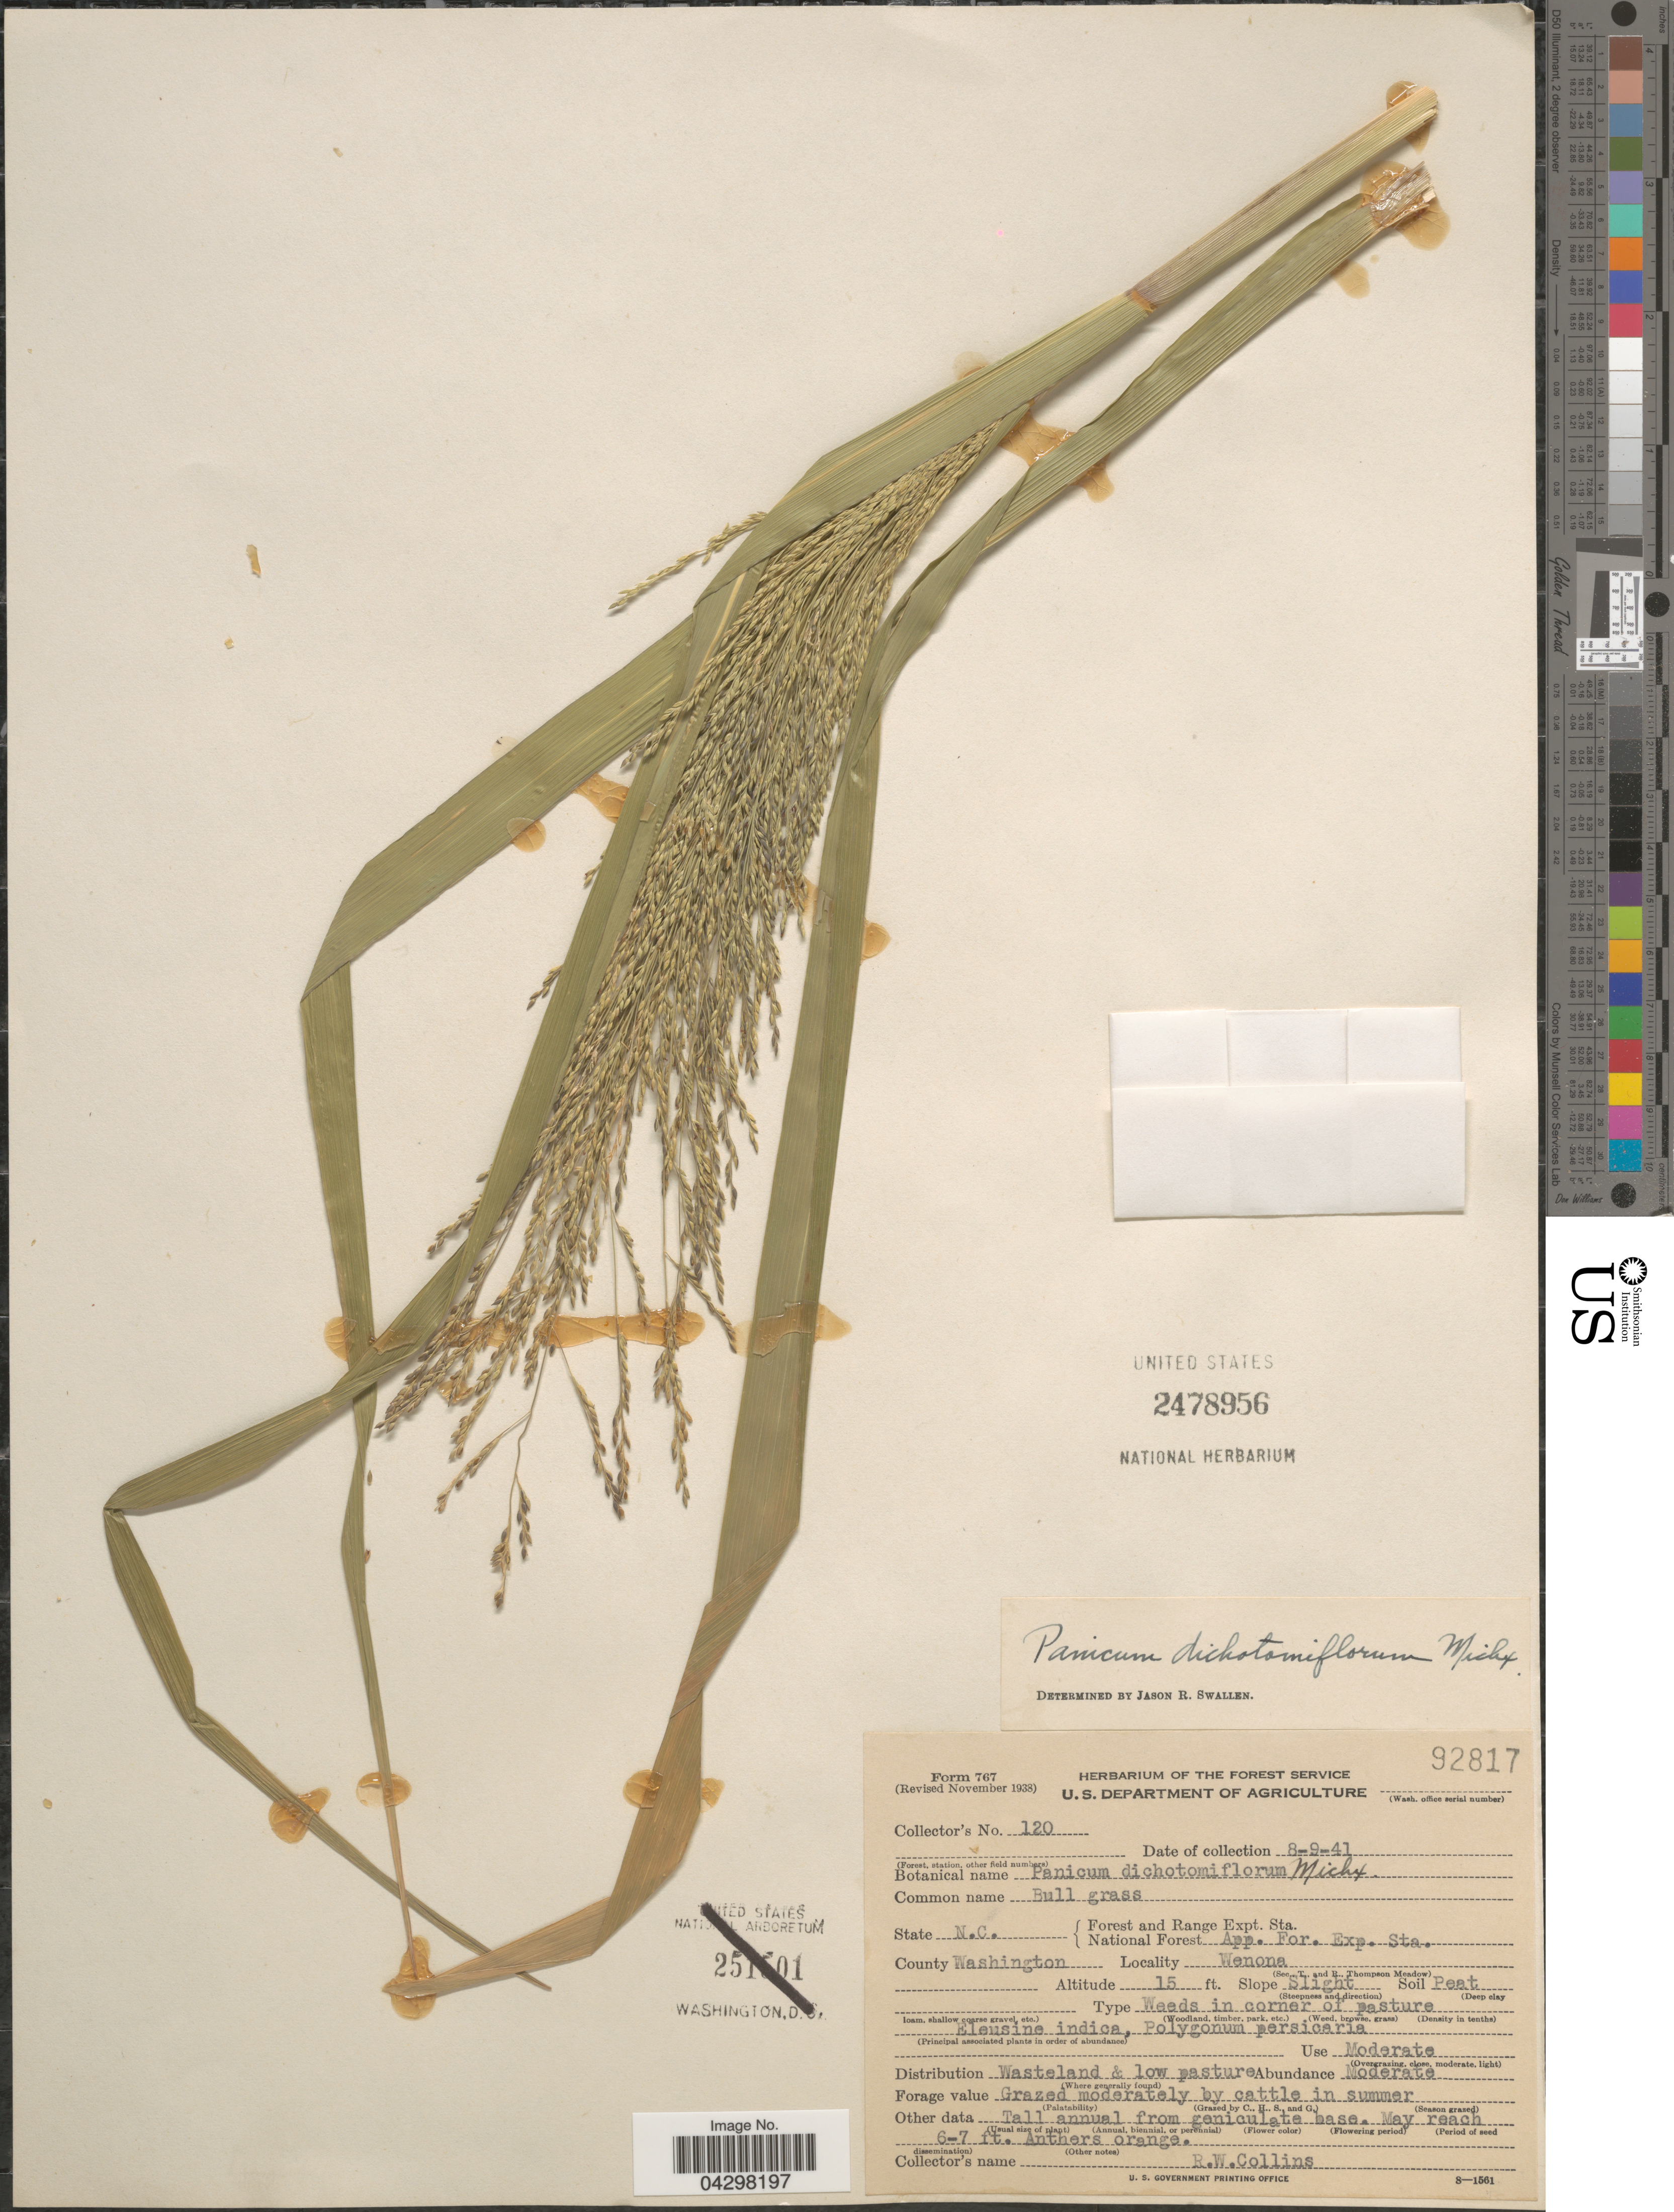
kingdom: Plantae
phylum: Tracheophyta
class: Liliopsida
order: Poales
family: Poaceae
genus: Panicum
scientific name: Panicum dichotomiflorum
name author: Michx.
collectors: R. Collins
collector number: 120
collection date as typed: Transcribed d/m/y: 9/8/41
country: United States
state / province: North Carolina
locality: Forest and Range Expt. Sta. National Forest. App. For. Exp. Sta. County Washington. Wenona.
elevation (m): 5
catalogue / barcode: US 2478956